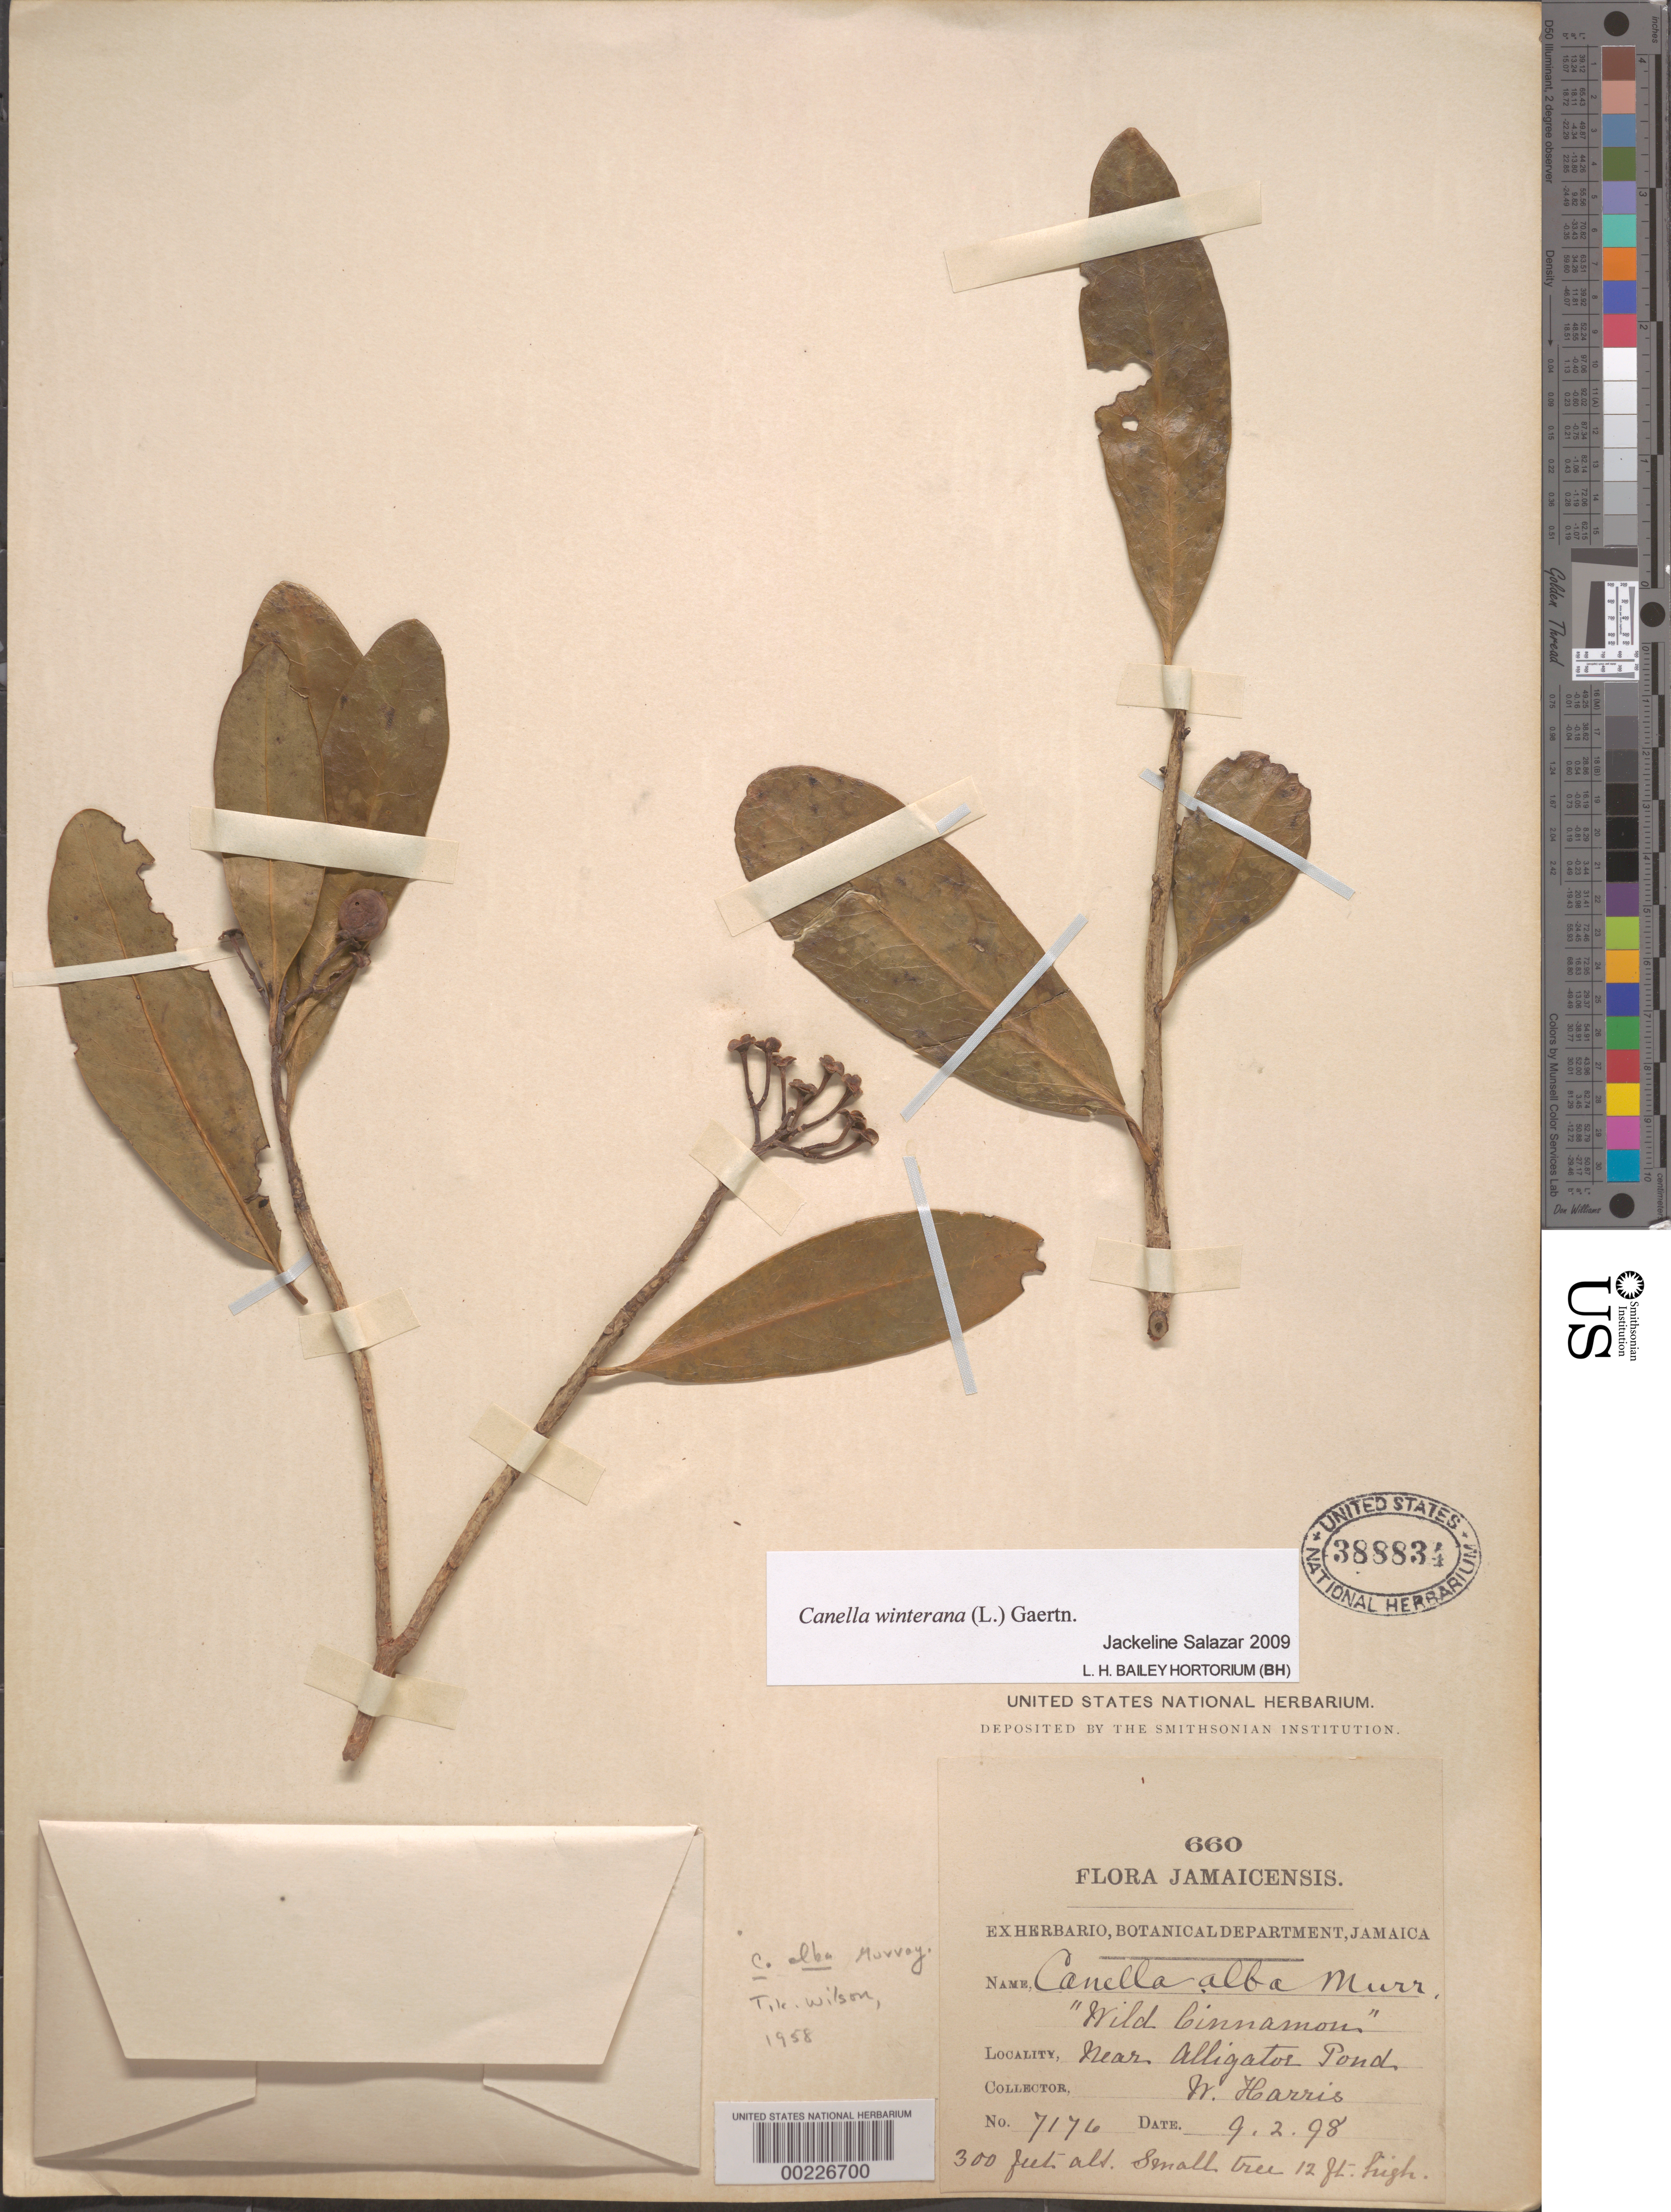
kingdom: Plantae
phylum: Tracheophyta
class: Magnoliopsida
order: Canellales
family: Canellaceae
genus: Canella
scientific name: Canella winterana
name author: (L.) Gaertn.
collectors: W. H. Harris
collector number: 7176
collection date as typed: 09 Feb 1898 or 02 Sep 1898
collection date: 1898-02-09 or 1898-09-02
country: Jamaica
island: Greater Antilles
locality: Near alligator pond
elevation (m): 91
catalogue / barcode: US 388834